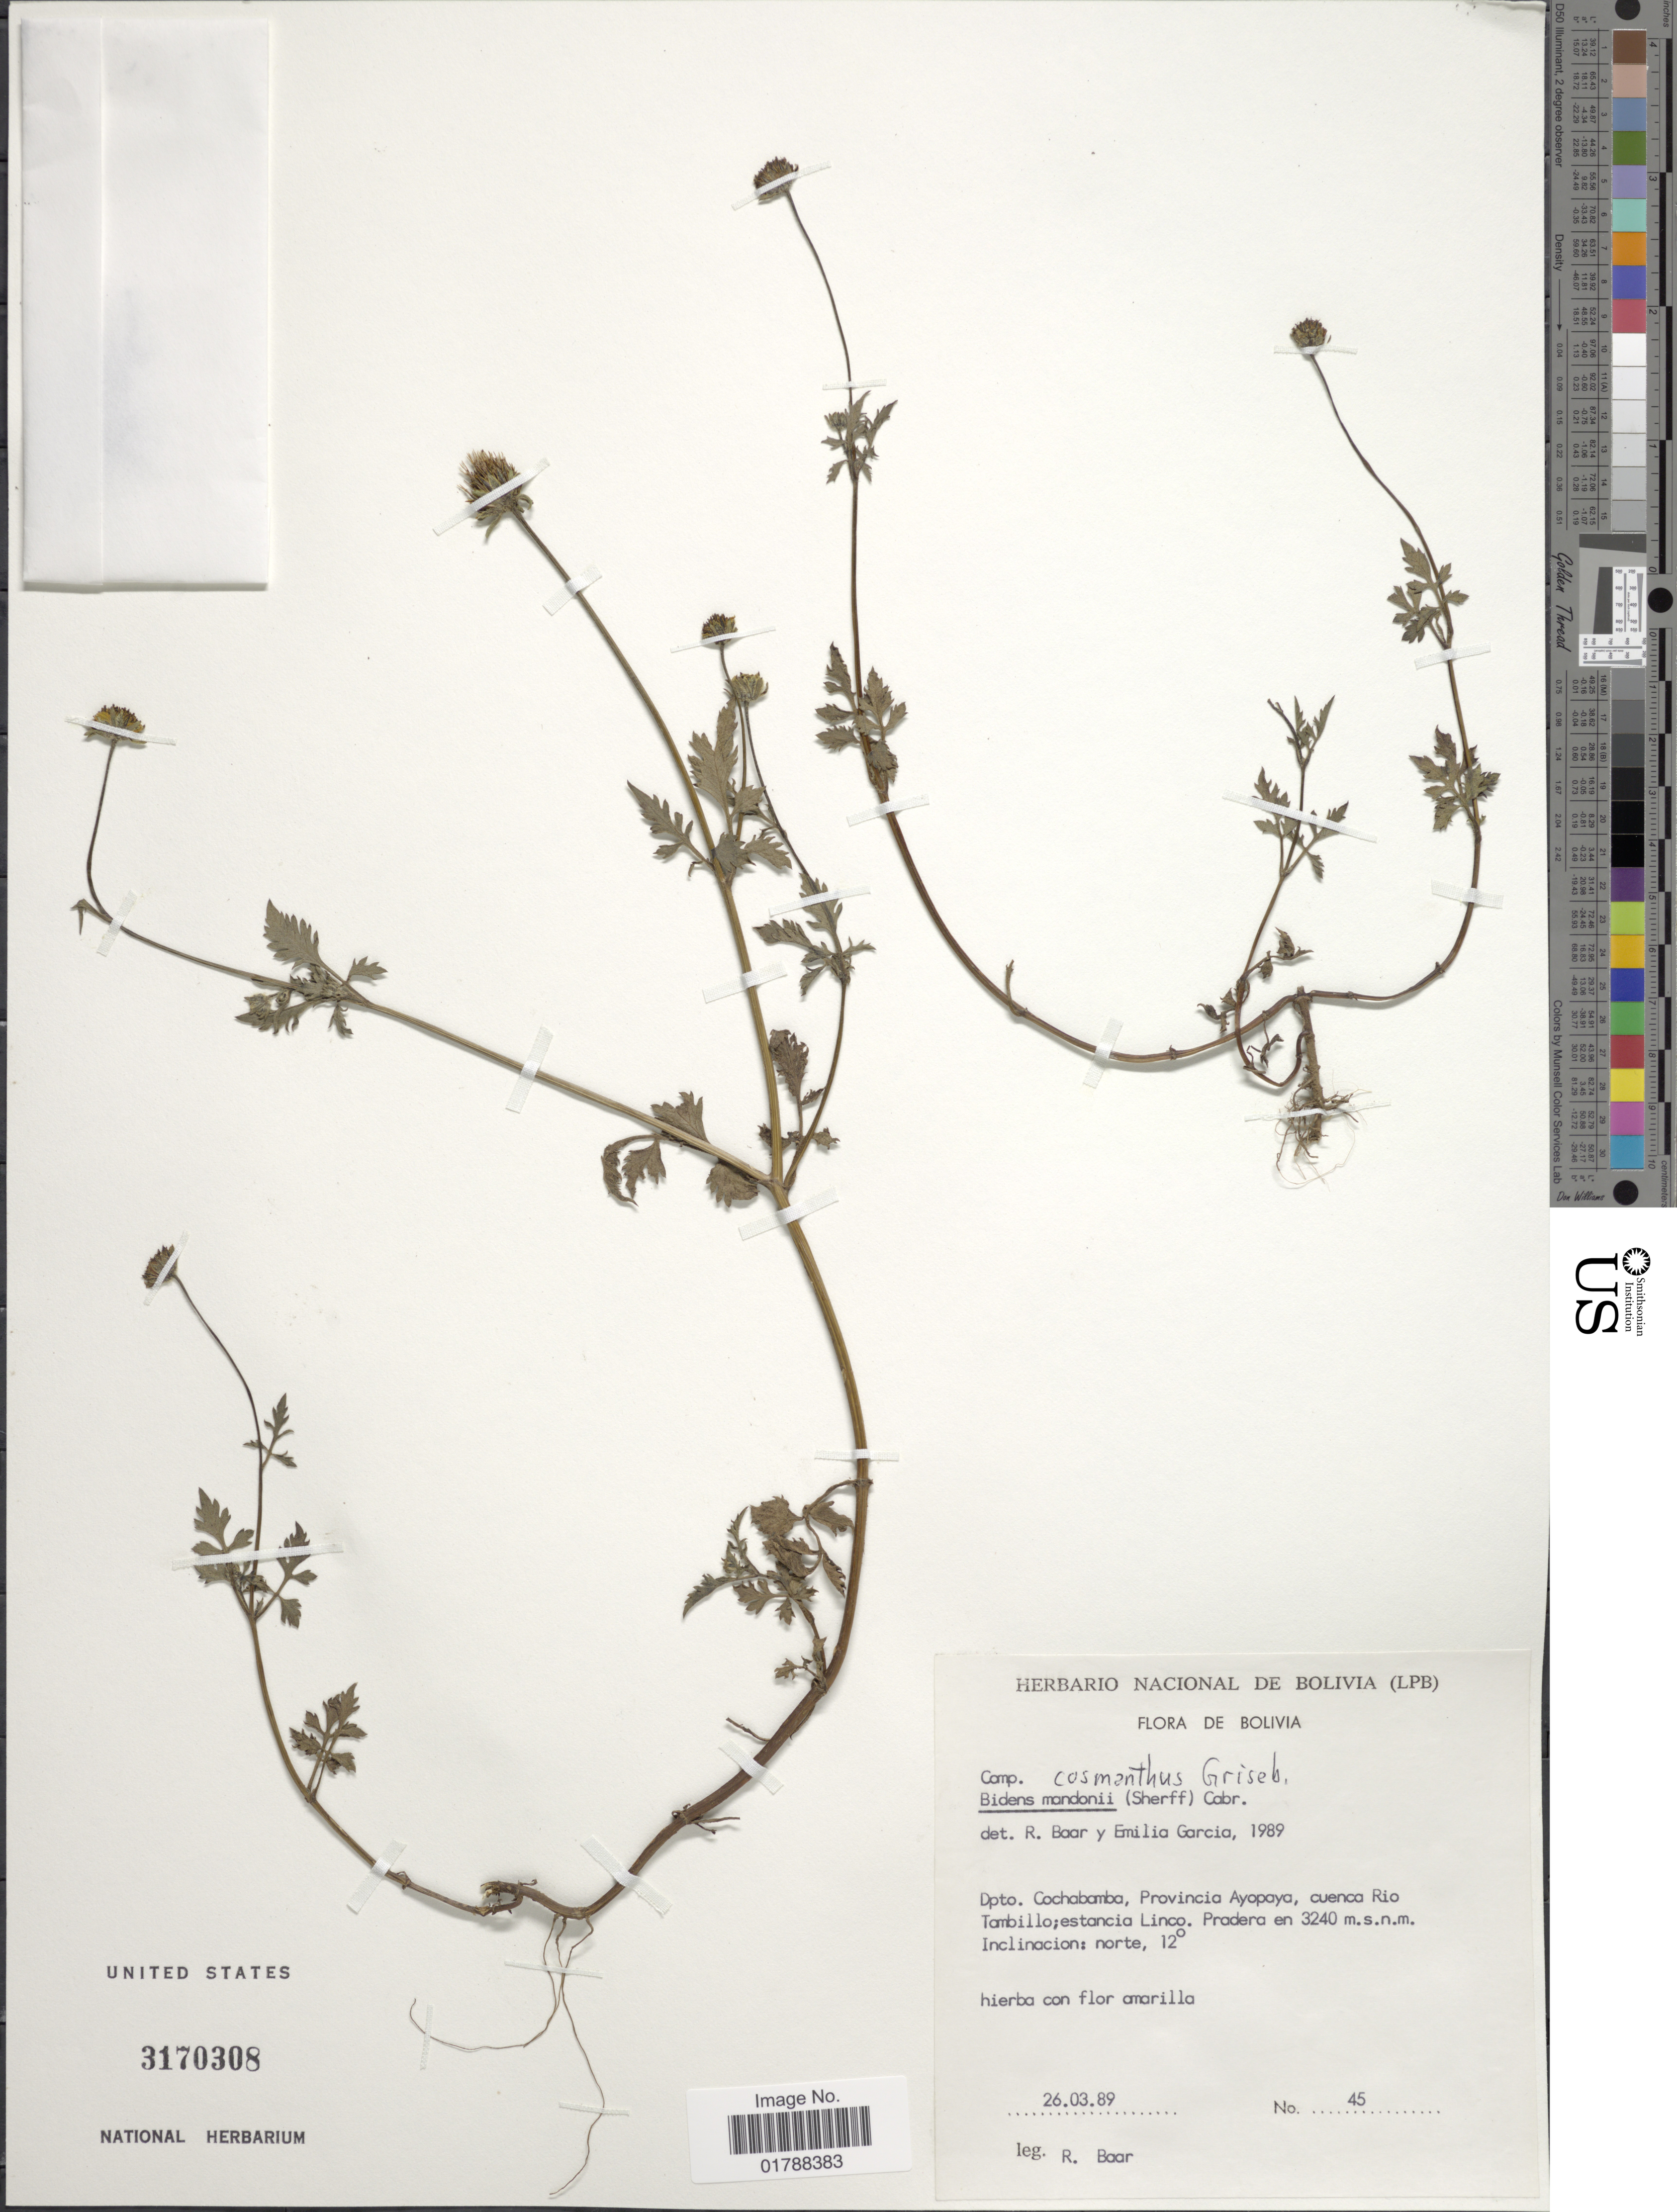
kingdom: Plantae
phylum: Tracheophyta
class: Magnoliopsida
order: Asterales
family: Asteraceae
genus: Bidens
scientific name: Bidens cosmantha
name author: Griseb.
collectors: R. Baar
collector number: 45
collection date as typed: Transcribed d/m/y: 26/3/89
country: Bolivia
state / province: Cochabamba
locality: Provincia Ayapaya, cuenca Rio Tambillo; estancia Linco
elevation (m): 3240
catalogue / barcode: US 3170308